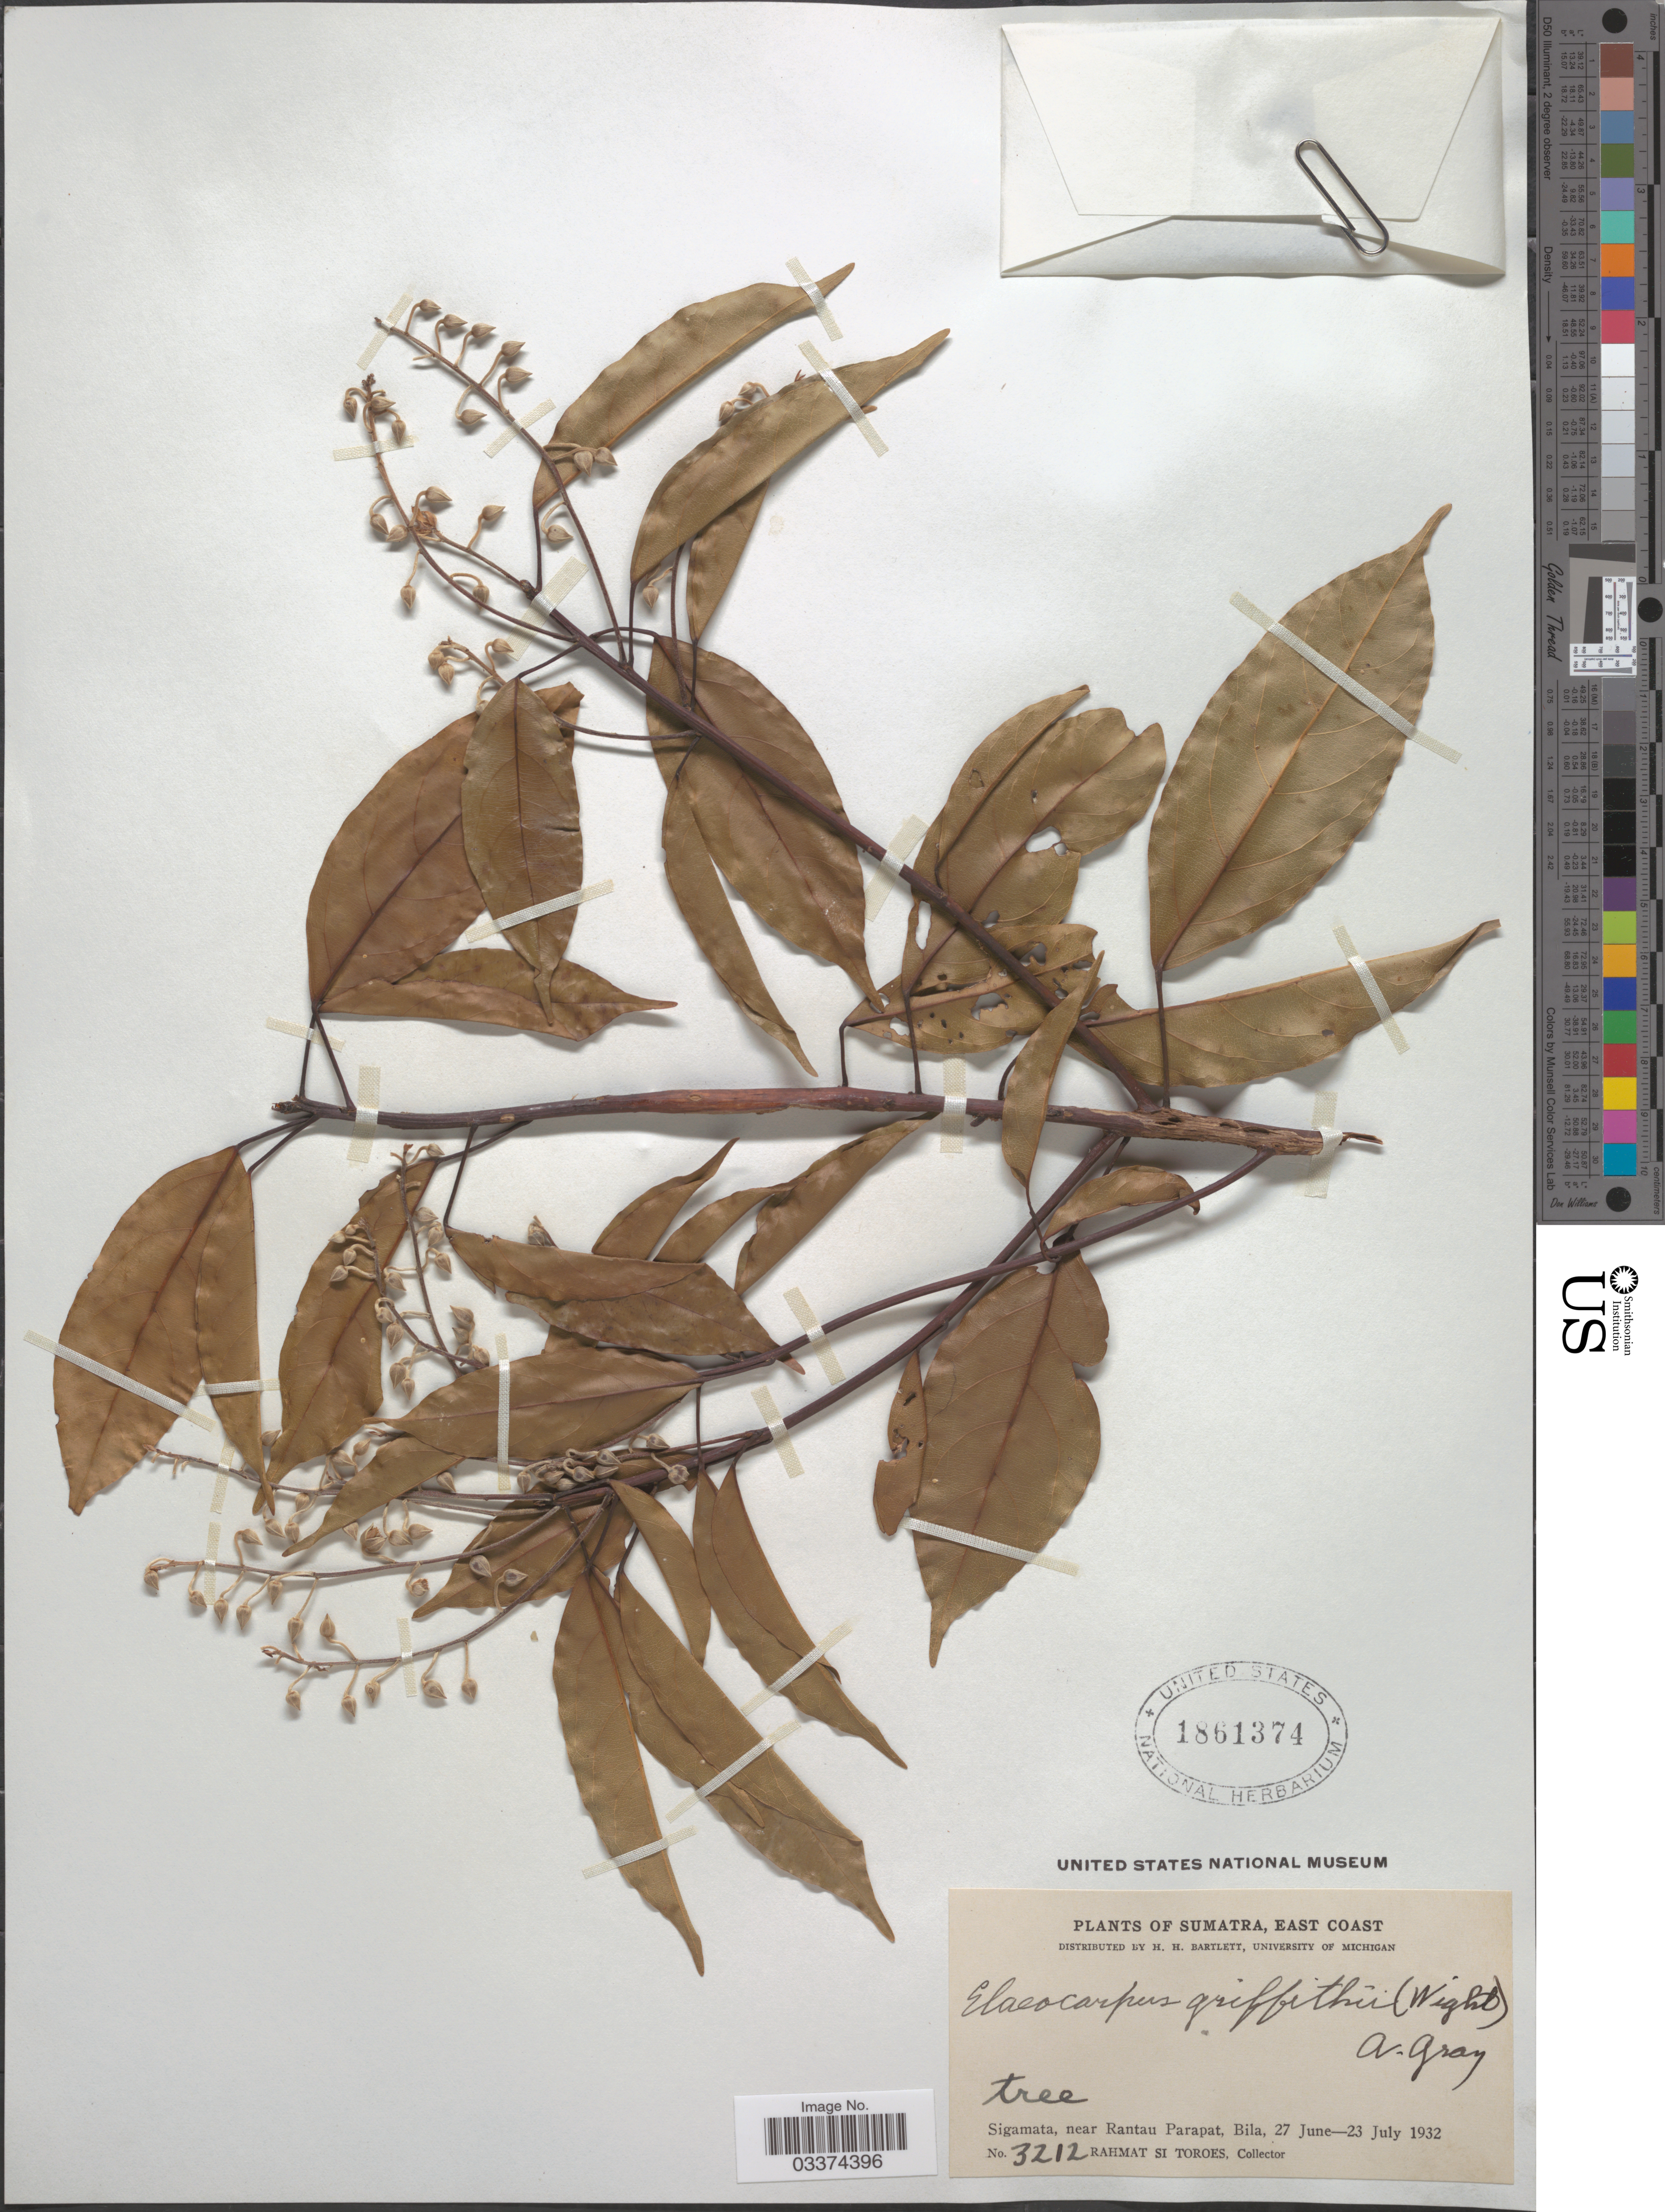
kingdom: Plantae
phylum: Tracheophyta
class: Magnoliopsida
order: Oxalidales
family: Elaeocarpaceae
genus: Elaeocarpus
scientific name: Elaeocarpus griffithii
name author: (Wight) A. Gray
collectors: Rahmat Si Boeea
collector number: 3212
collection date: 1932-06-27/1932-07-23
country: Indonesia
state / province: Sumatra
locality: East Coast, Sigamata, near Rantau Parapat, Bila.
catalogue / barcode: US 1861374